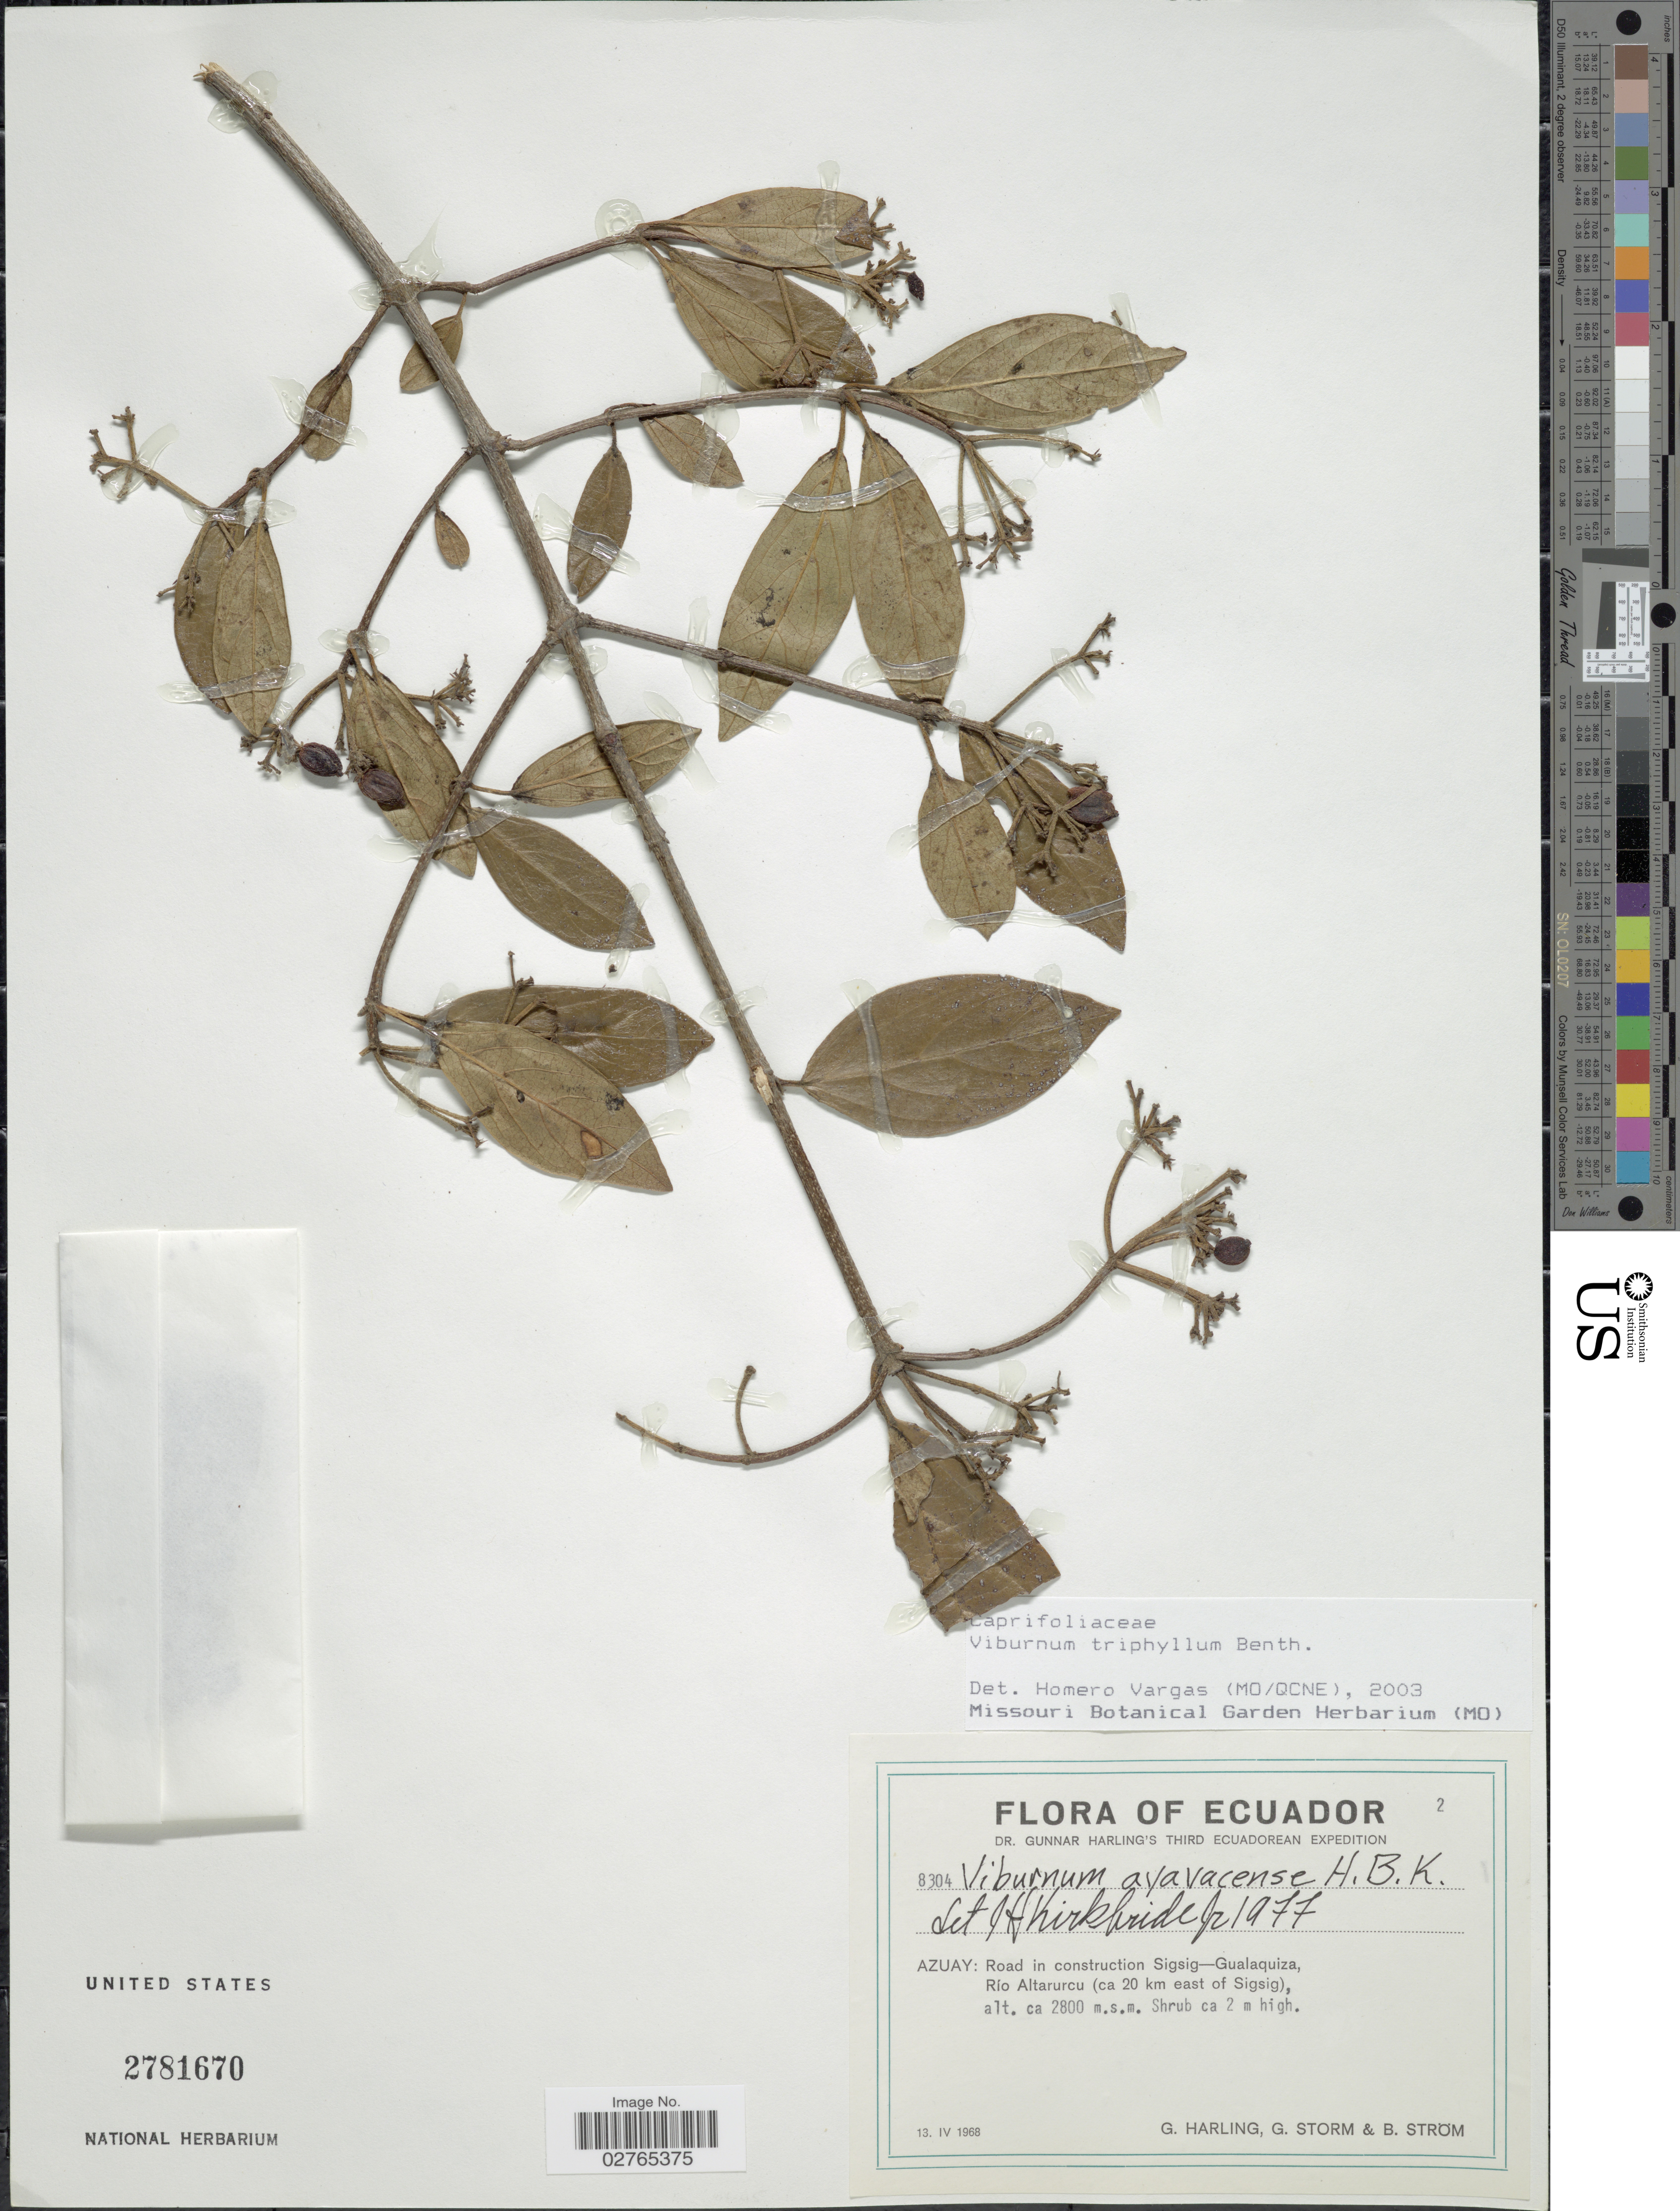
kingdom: Plantae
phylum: Tracheophyta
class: Magnoliopsida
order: Dipsacales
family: Viburnaceae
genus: Viburnum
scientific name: Viburnum triphyllum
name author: Benth.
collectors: G. Harling, G. Storm & B. Ström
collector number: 8304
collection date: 1968-04-13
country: Ecuador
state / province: Azuay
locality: Road in construction Sigsig-Gualaquiza, Río Altarurcu (ca 20 km east of Sigsig).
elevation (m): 2800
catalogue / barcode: US 2781670